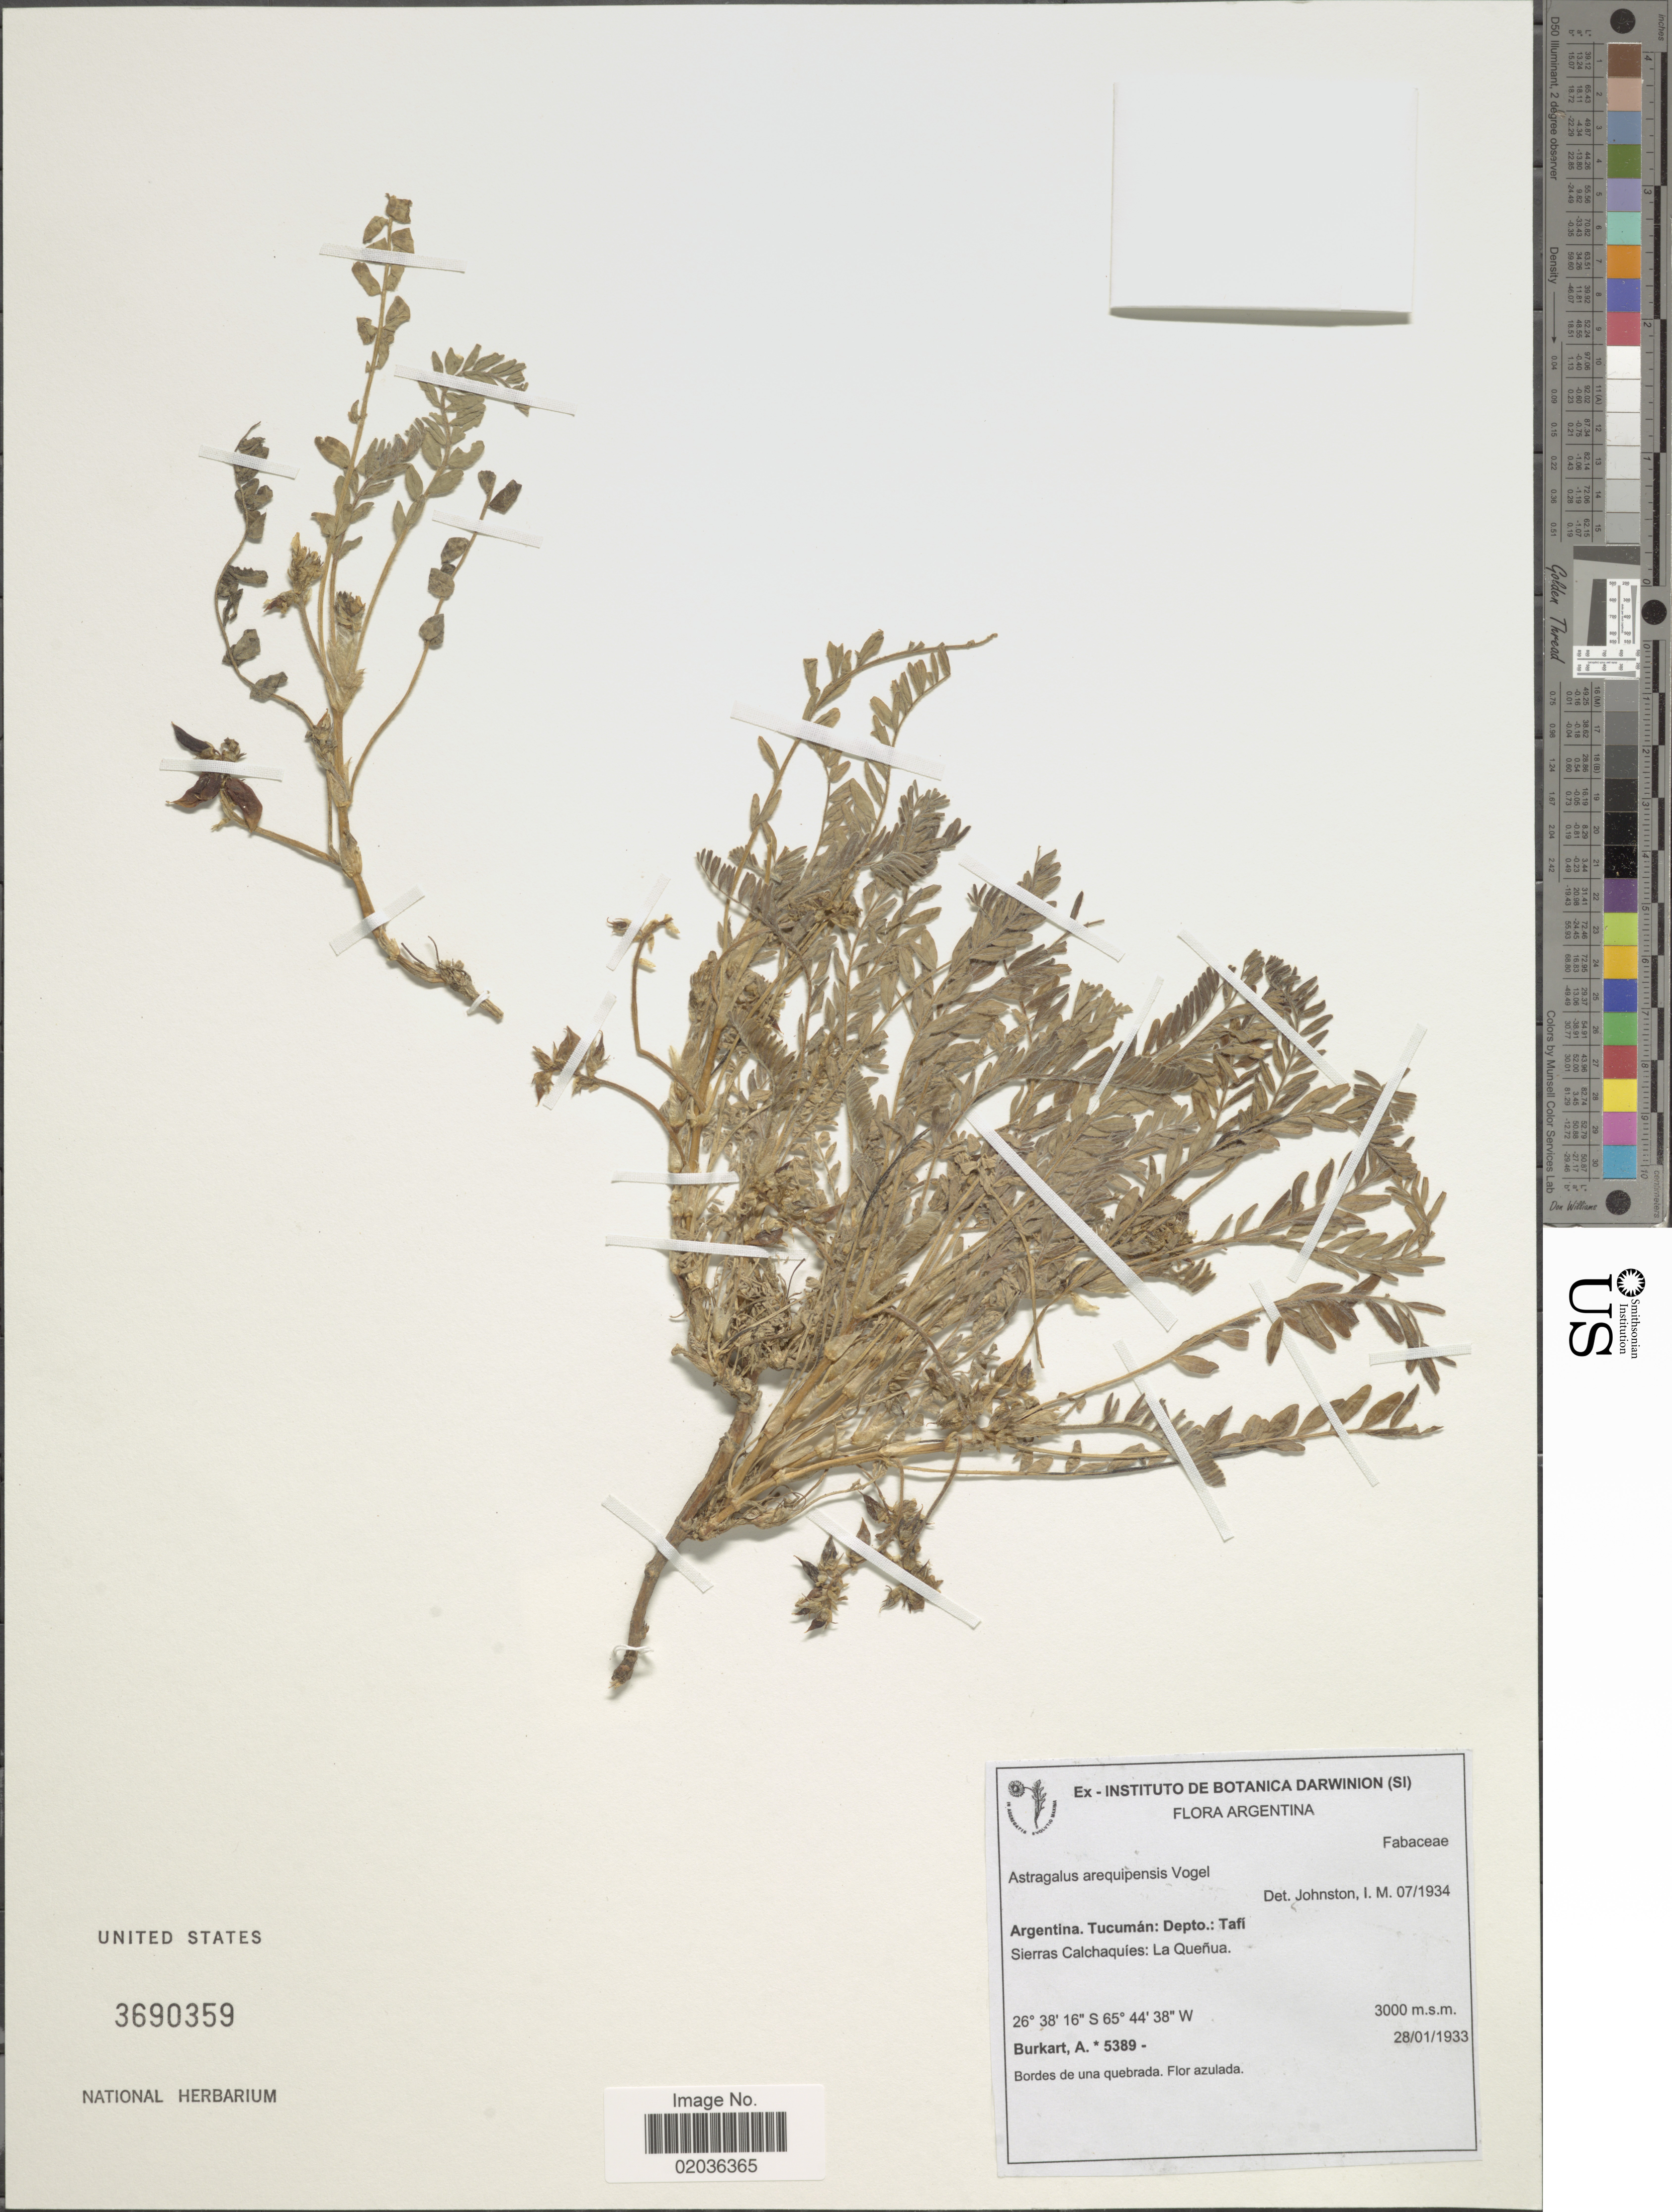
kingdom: Plantae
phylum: Tracheophyta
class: Magnoliopsida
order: Fabales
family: Fabaceae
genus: Astragalus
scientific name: Astragalus arequipensis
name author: Vogel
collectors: A. E. Burkart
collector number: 5389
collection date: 1933-01-28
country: Argentina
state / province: Tucuman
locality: Depto.: Tafi. Sierras Calchaquies: La Quenua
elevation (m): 3000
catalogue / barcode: US 3690359